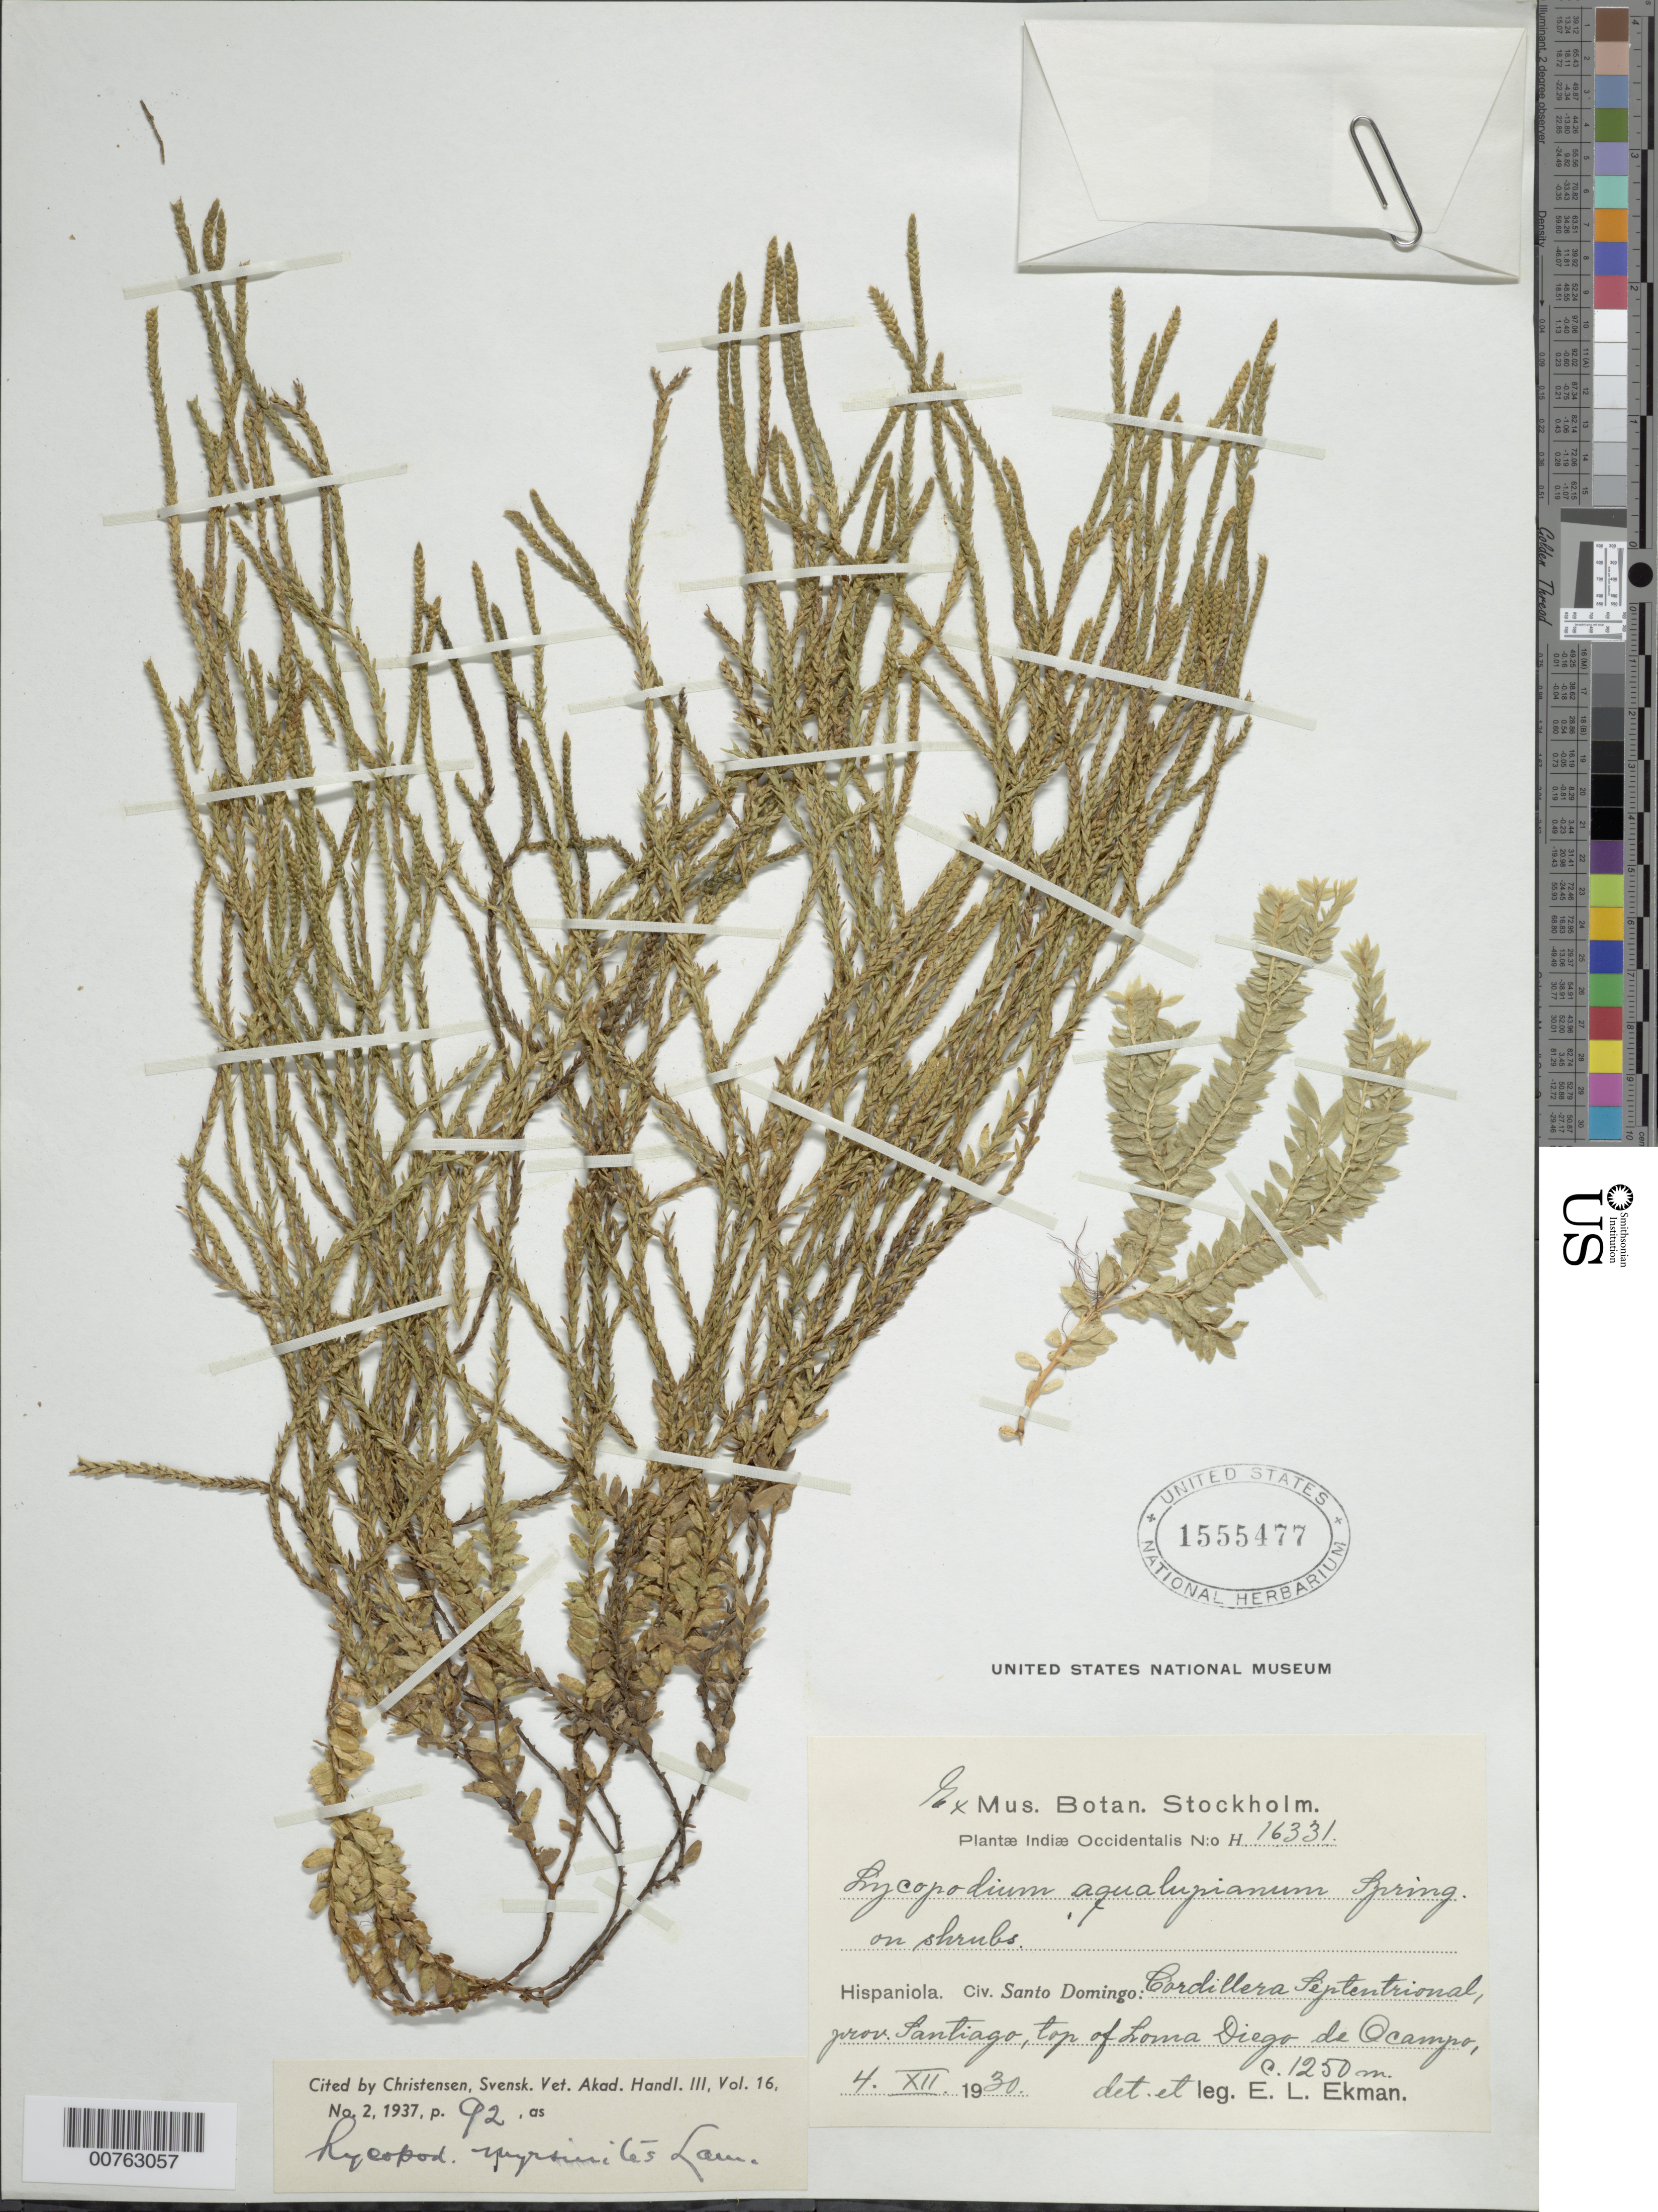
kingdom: Plantae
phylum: Tracheophyta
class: Lycopodiopsida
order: Lycopodiales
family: Lycopodiaceae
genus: Phlegmariurus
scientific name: Phlegmariurus myrsinites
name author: (Lam.) B. Øllg.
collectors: E. L. Ekman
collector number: H 16331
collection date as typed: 04 Dec 1930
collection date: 1930-12-04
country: Dominican Republic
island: Hispaniola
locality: Cordillera Septentrional, Provincia Santiago, top of Loma Diego de Ocampo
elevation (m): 1250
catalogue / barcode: US 1555477